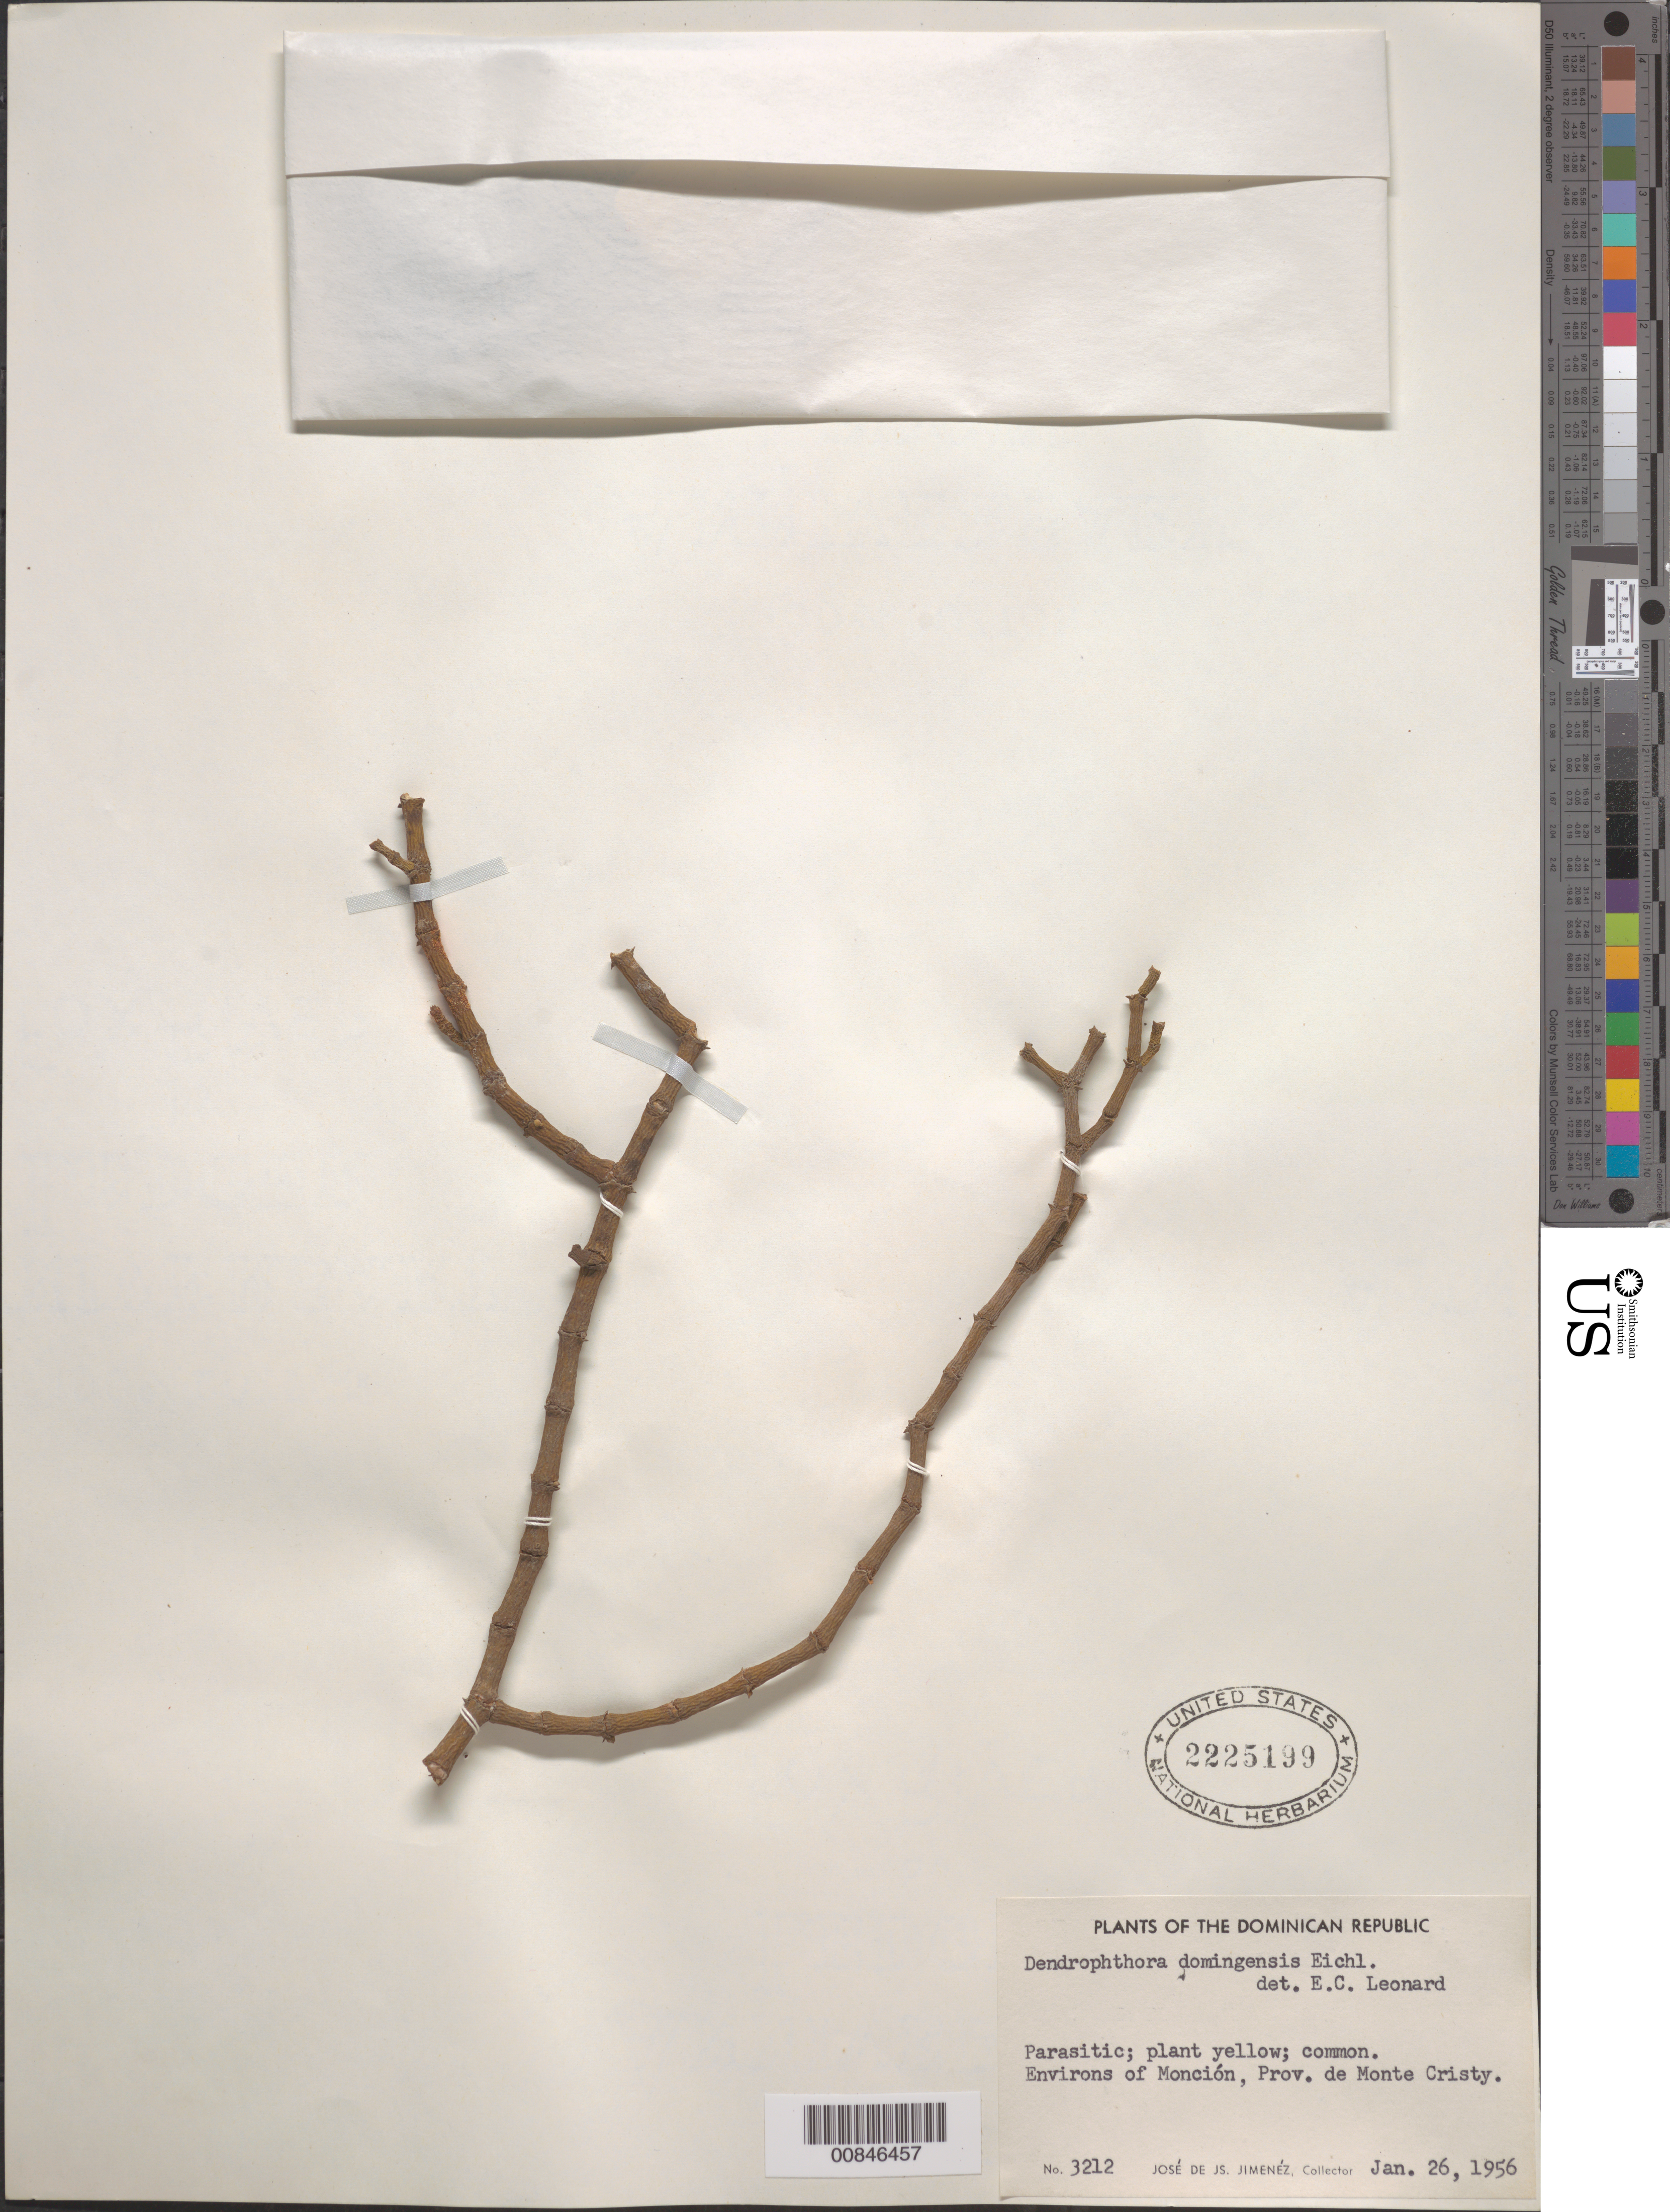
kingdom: Plantae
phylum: Tracheophyta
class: Magnoliopsida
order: Santalales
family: Viscaceae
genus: Dendrophthora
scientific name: Dendrophthora domingensis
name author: (Spreng.) Eichler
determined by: Leonard, Emery C., (US)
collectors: J. J. Jiménez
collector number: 3212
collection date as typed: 26 Jan 1956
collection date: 1956-01-26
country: Dominican Republic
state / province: Monte Cristi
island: Hispaniola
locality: Environs of Monción.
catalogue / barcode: US 2225199